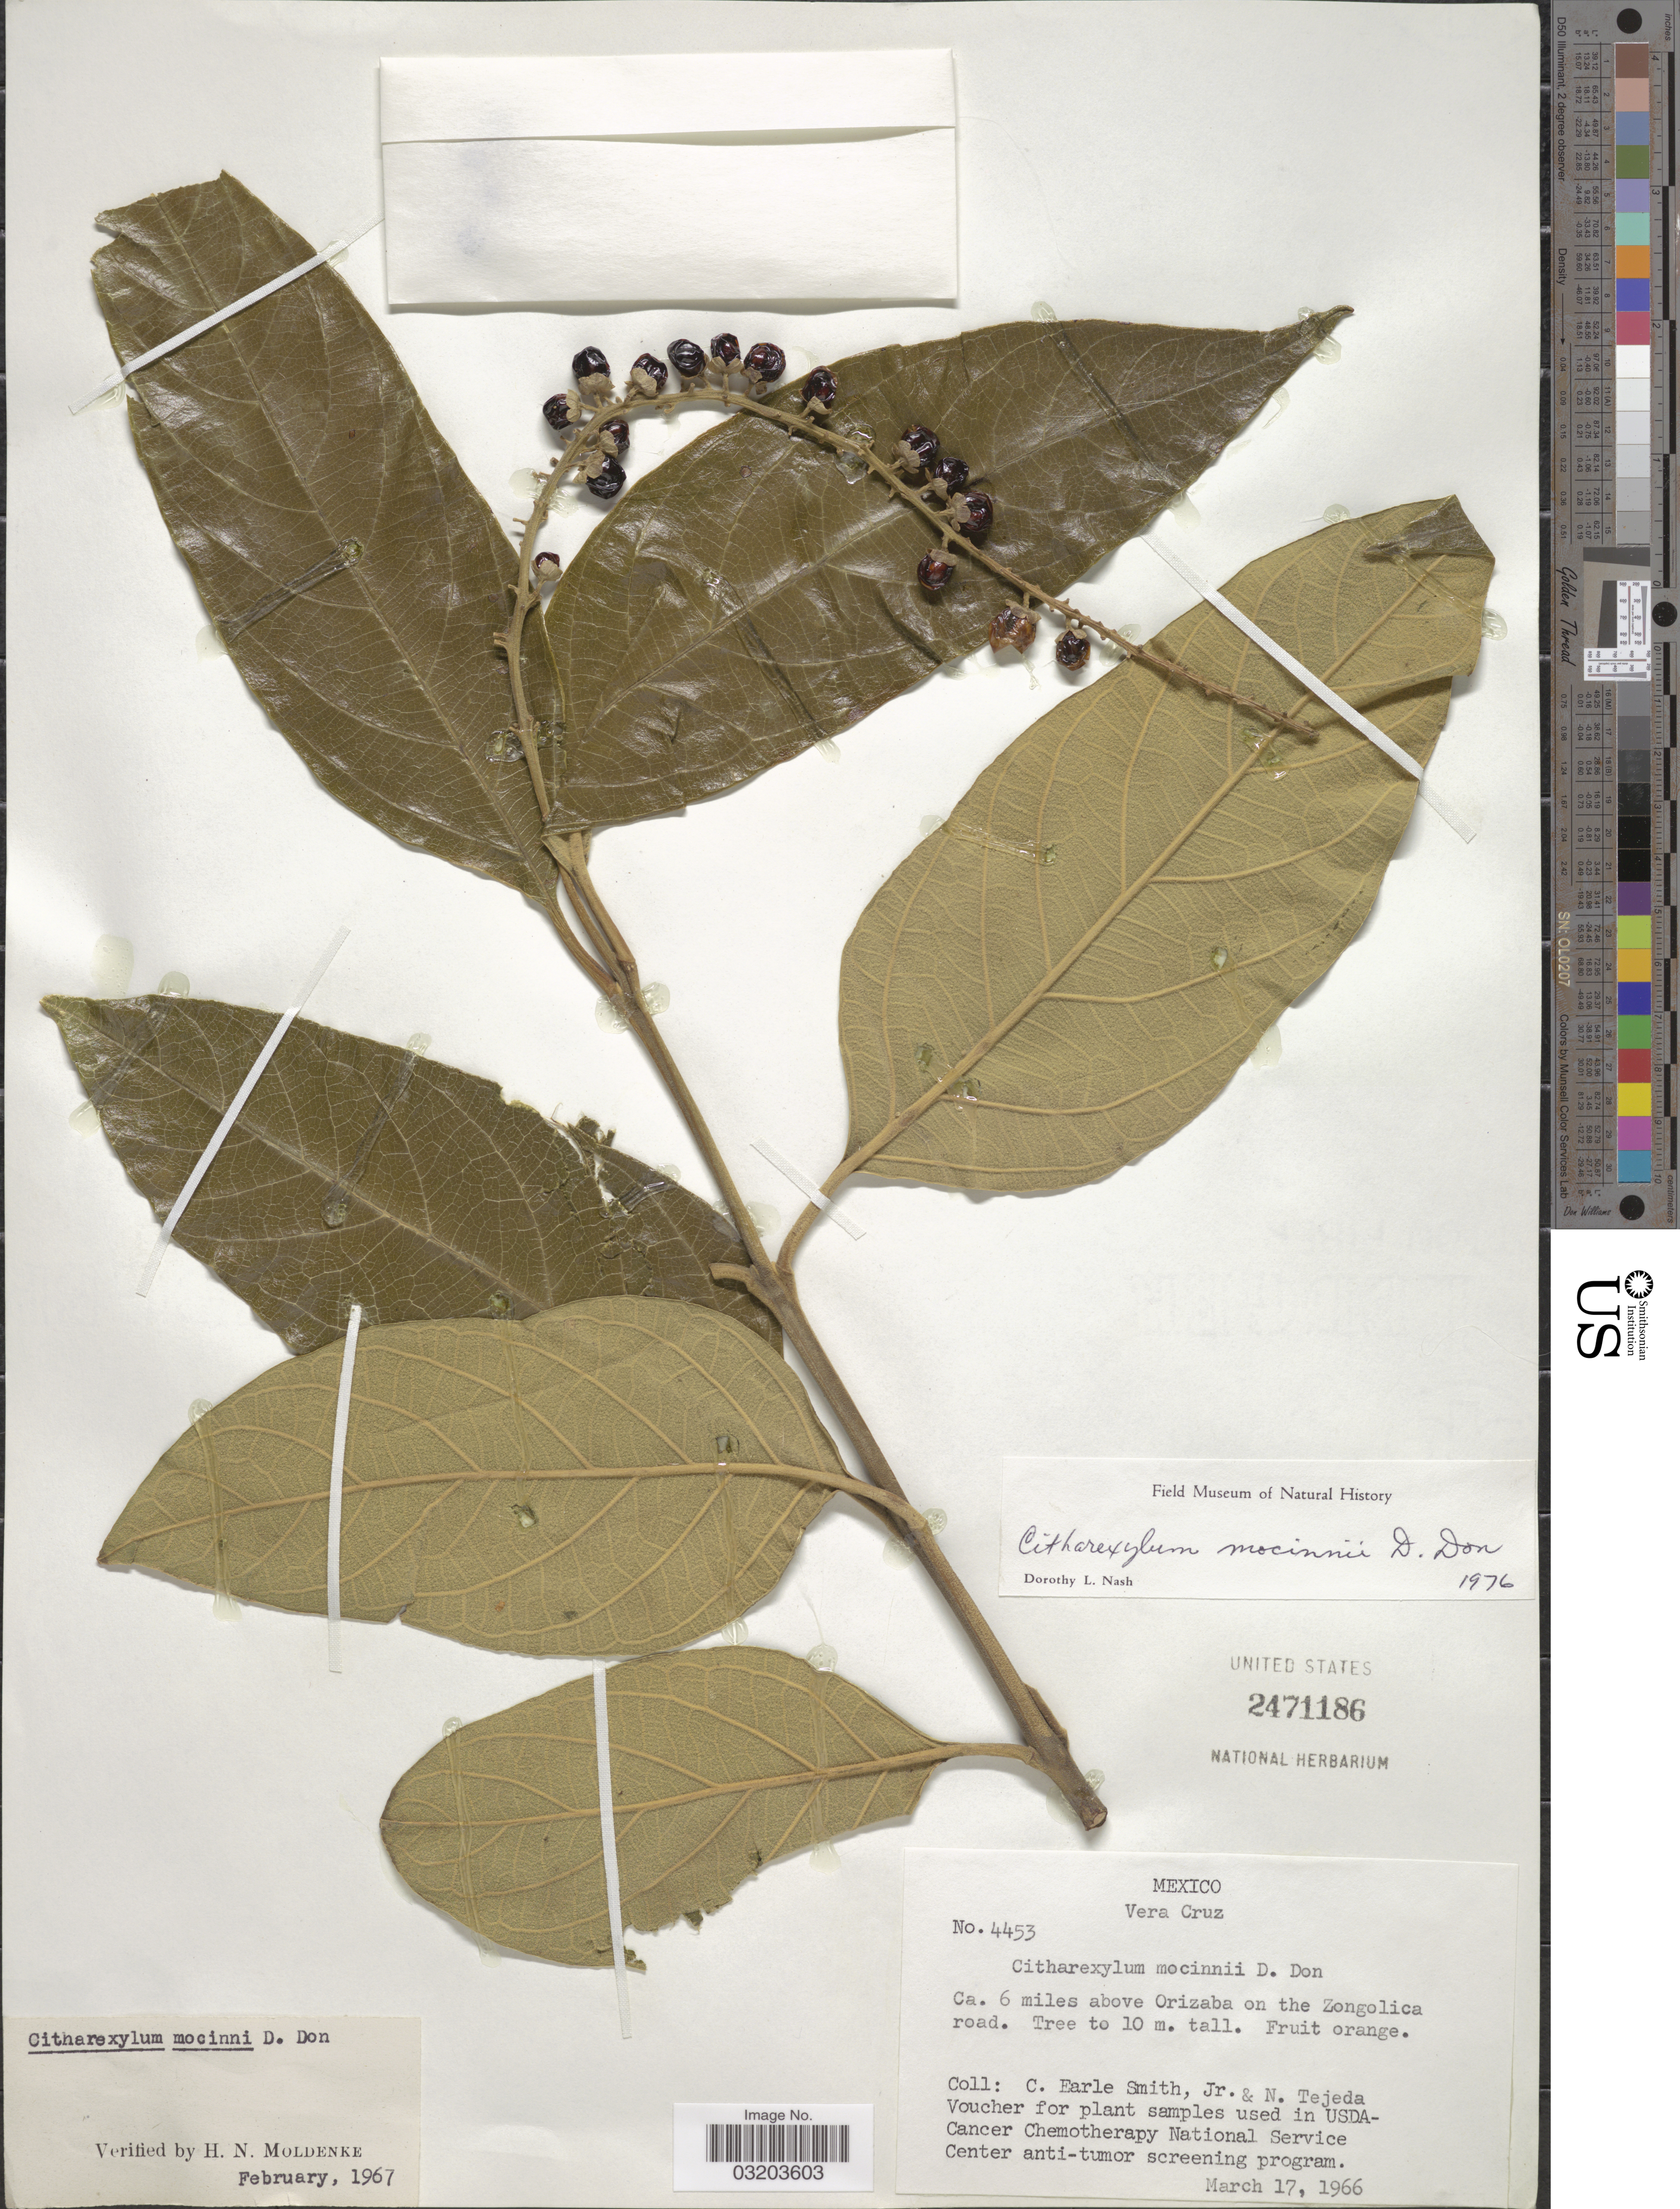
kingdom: Plantae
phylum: Tracheophyta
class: Magnoliopsida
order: Lamiales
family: Verbenaceae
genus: Citharexylum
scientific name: Citharexylum mocinoi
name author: D. Don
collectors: C. E. Smith Jr. & N. Tejeda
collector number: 4453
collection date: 1966-03-17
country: Mexico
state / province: Veracruz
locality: Vera Cruz. Ca. 6 miles above Orizaba on the Zongolica road.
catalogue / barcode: US 2471186